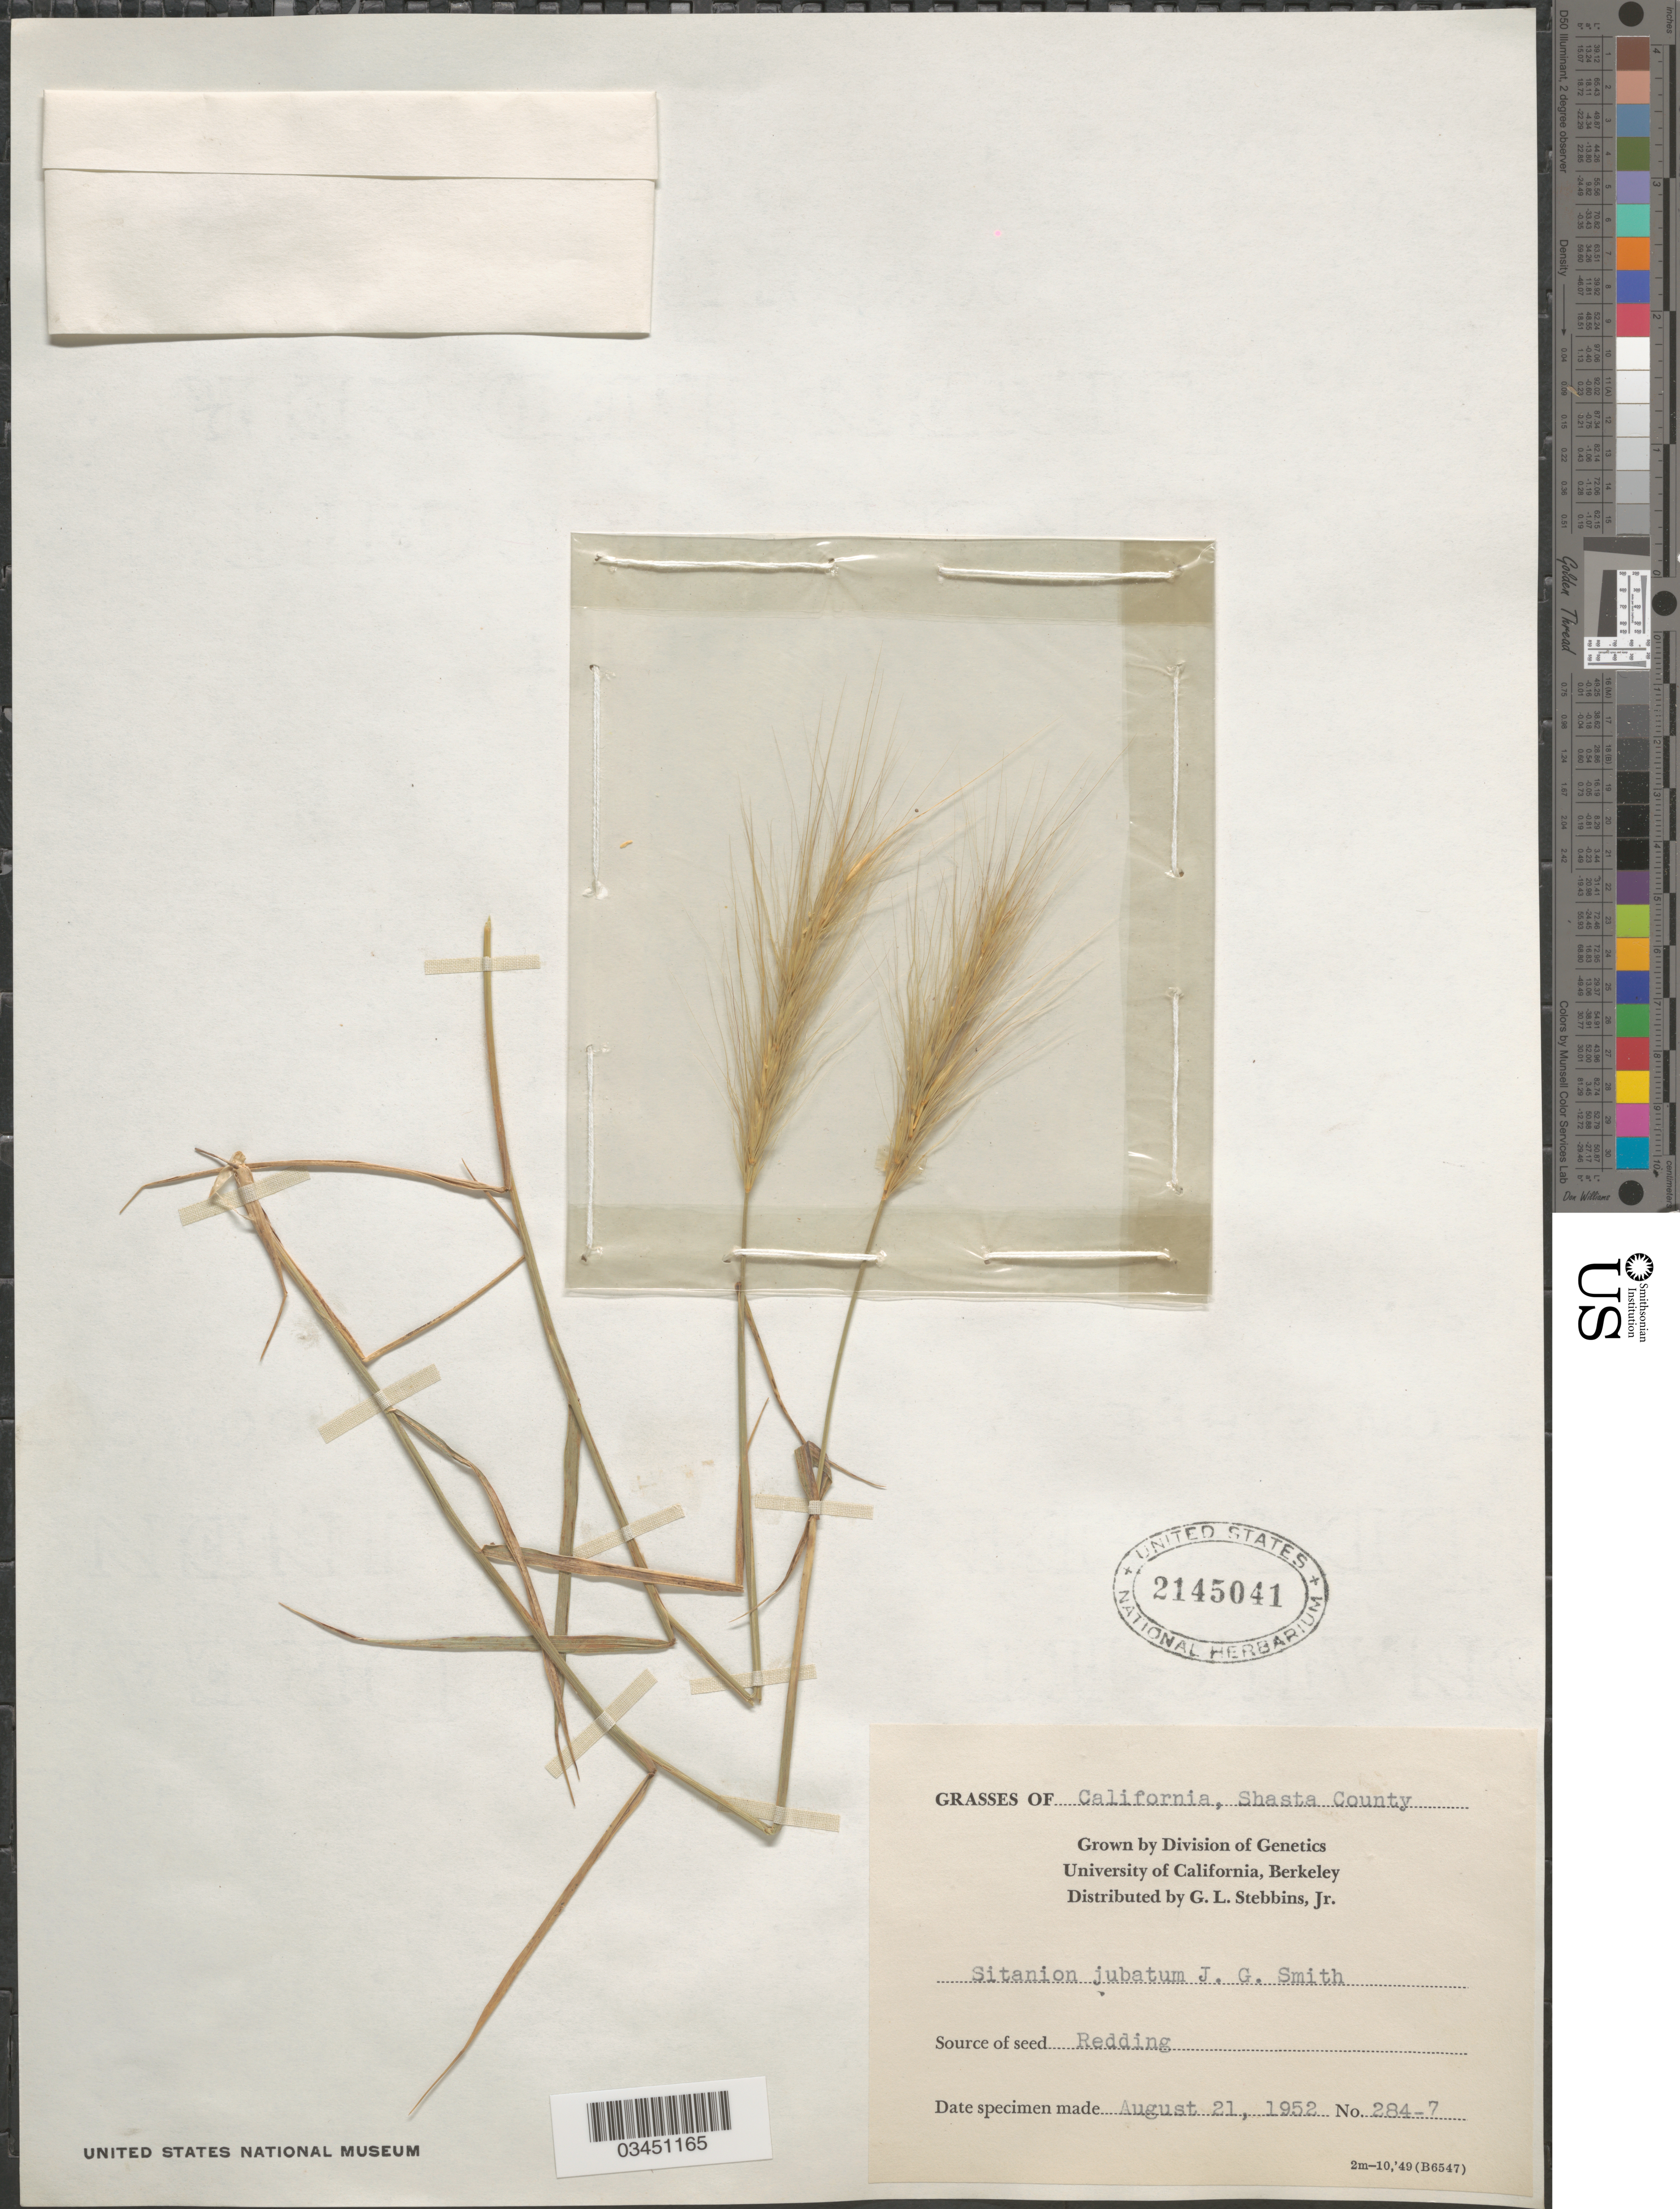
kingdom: Plantae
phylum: Tracheophyta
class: Liliopsida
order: Poales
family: Poaceae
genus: Elymus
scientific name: Elymus sp.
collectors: G. L. Stebbins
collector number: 284-7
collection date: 1952-08-21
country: United States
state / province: California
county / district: Alameda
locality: University of California, Berkeley.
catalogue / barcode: US 2145041